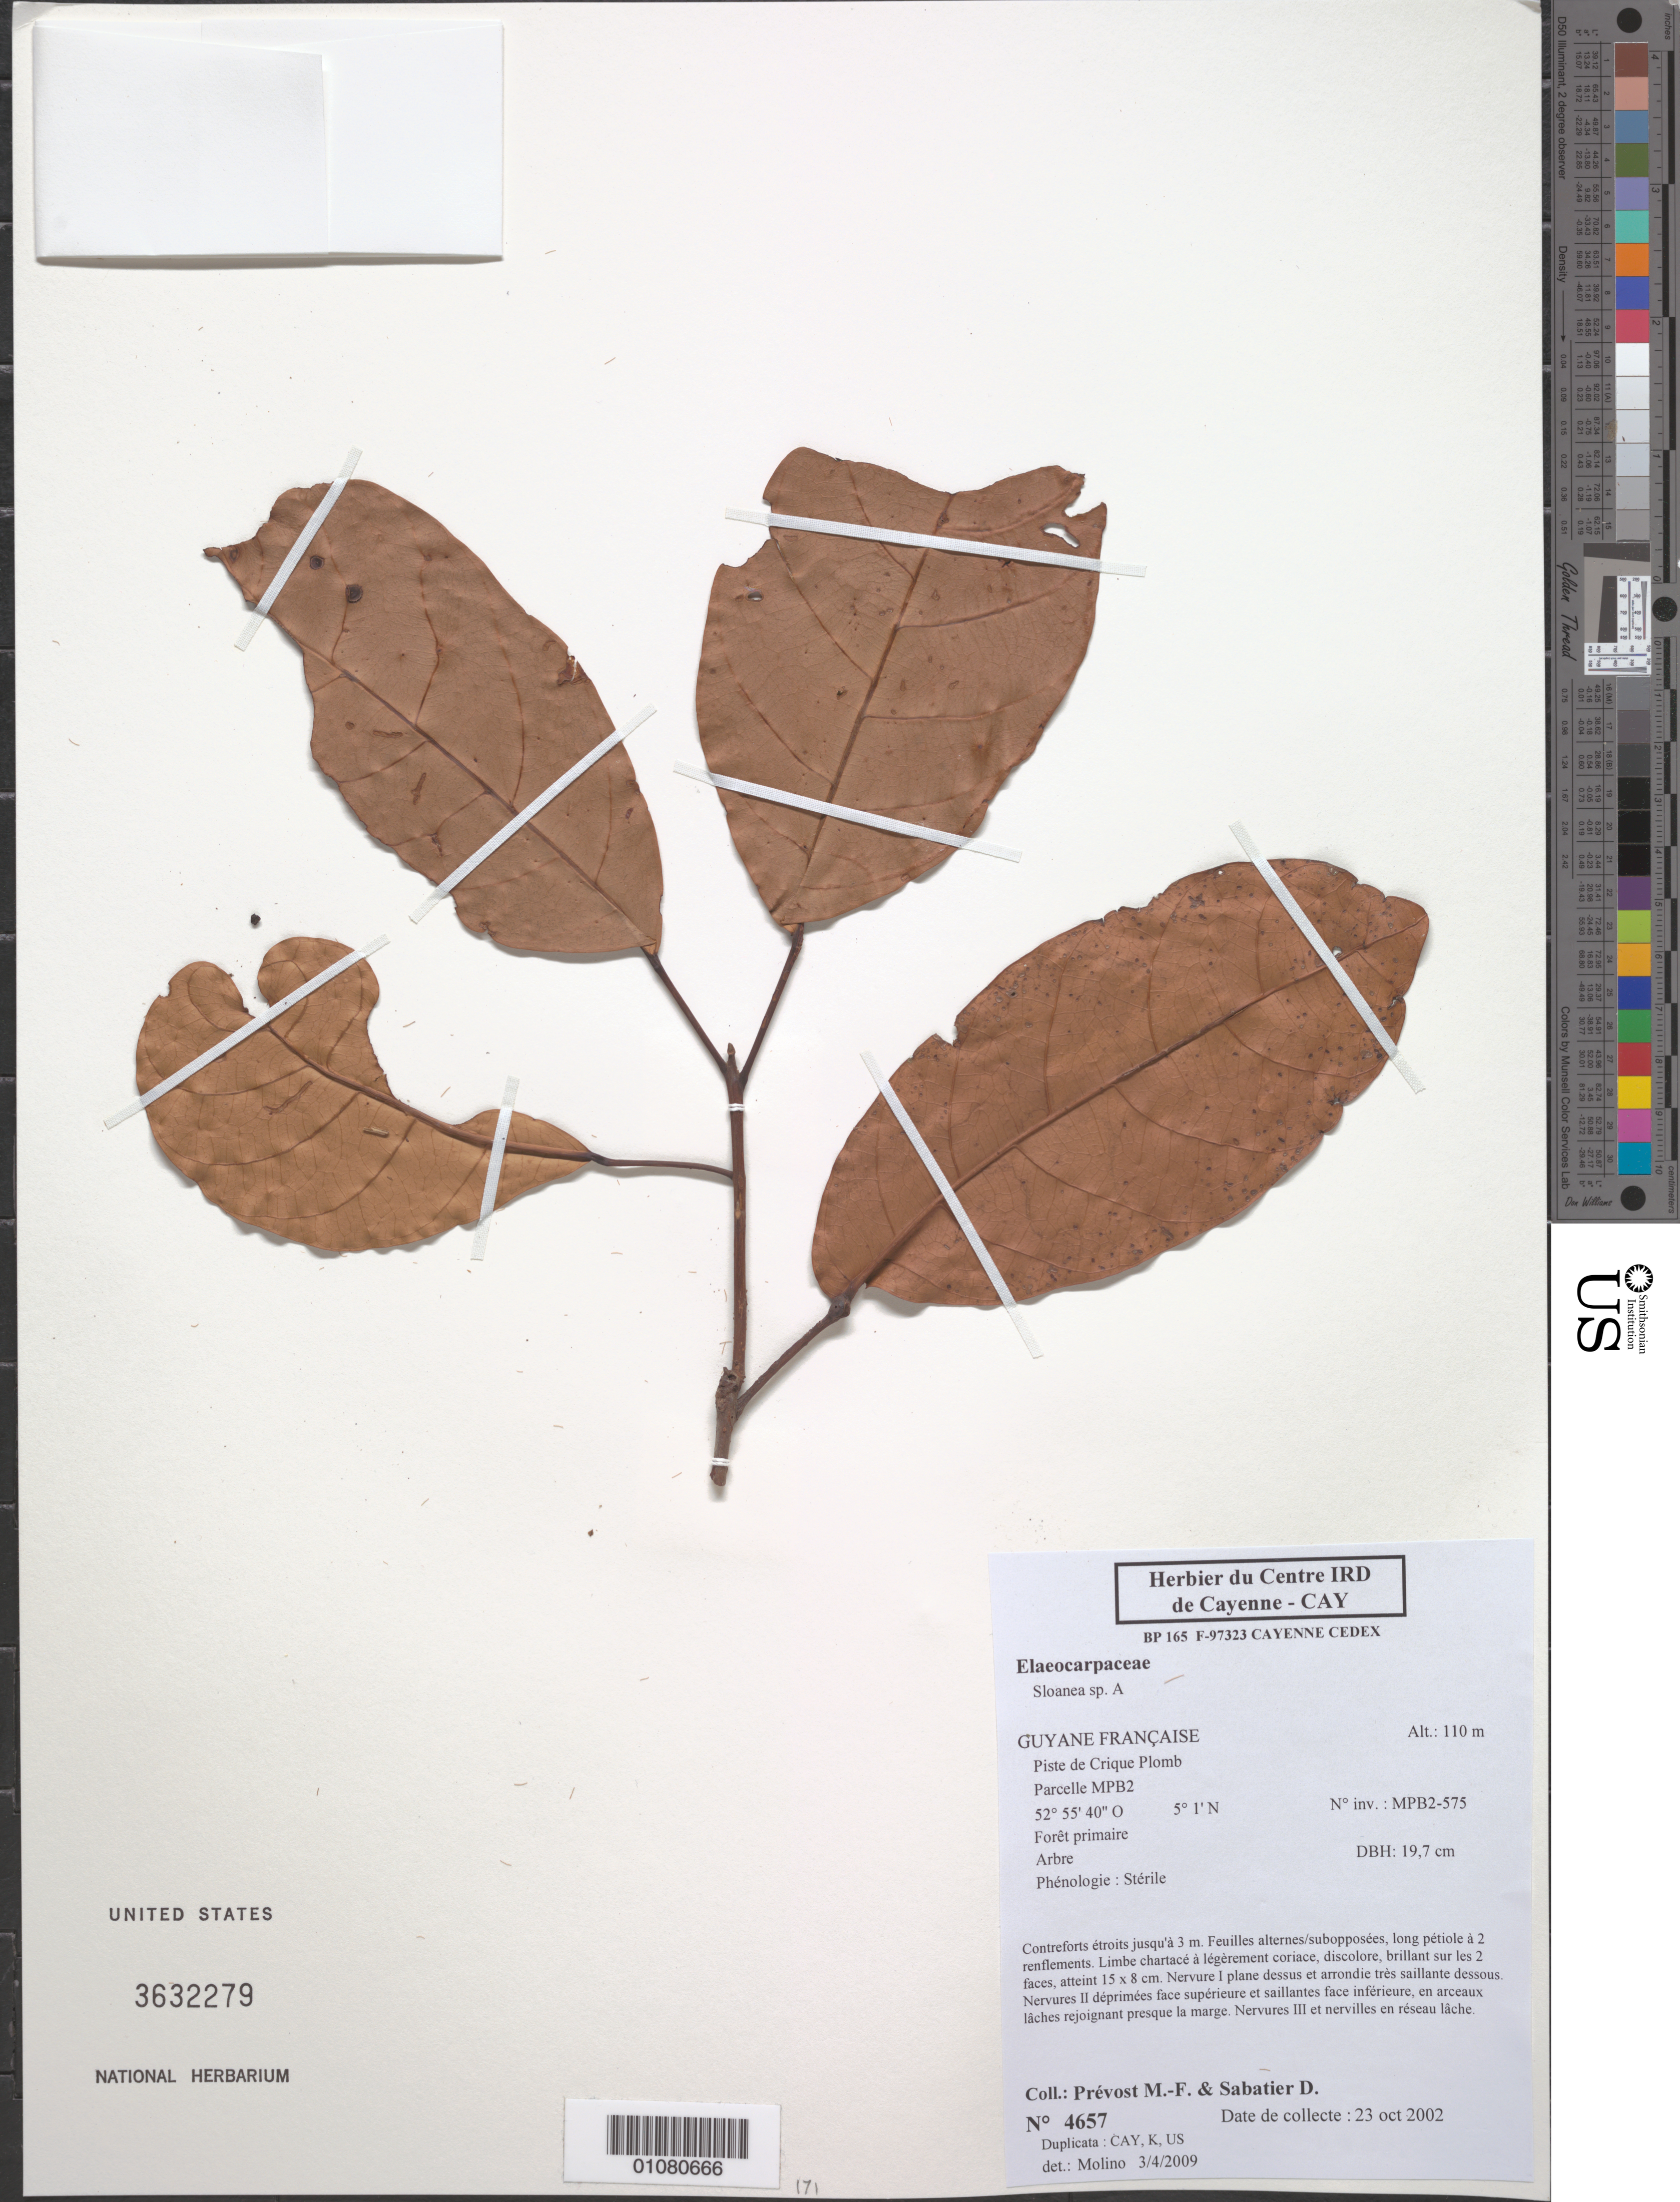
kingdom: Plantae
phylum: Tracheophyta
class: Magnoliopsida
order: Oxalidales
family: Elaeocarpaceae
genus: Sloanea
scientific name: Sloanea sp.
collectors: M.-F. Prévost & D. Sabatier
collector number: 4657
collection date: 2002-10-23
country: French Guiana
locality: Guyane Française. Piste de Crique Plomb. Parcelle MPB2.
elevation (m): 110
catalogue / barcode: US 3632279